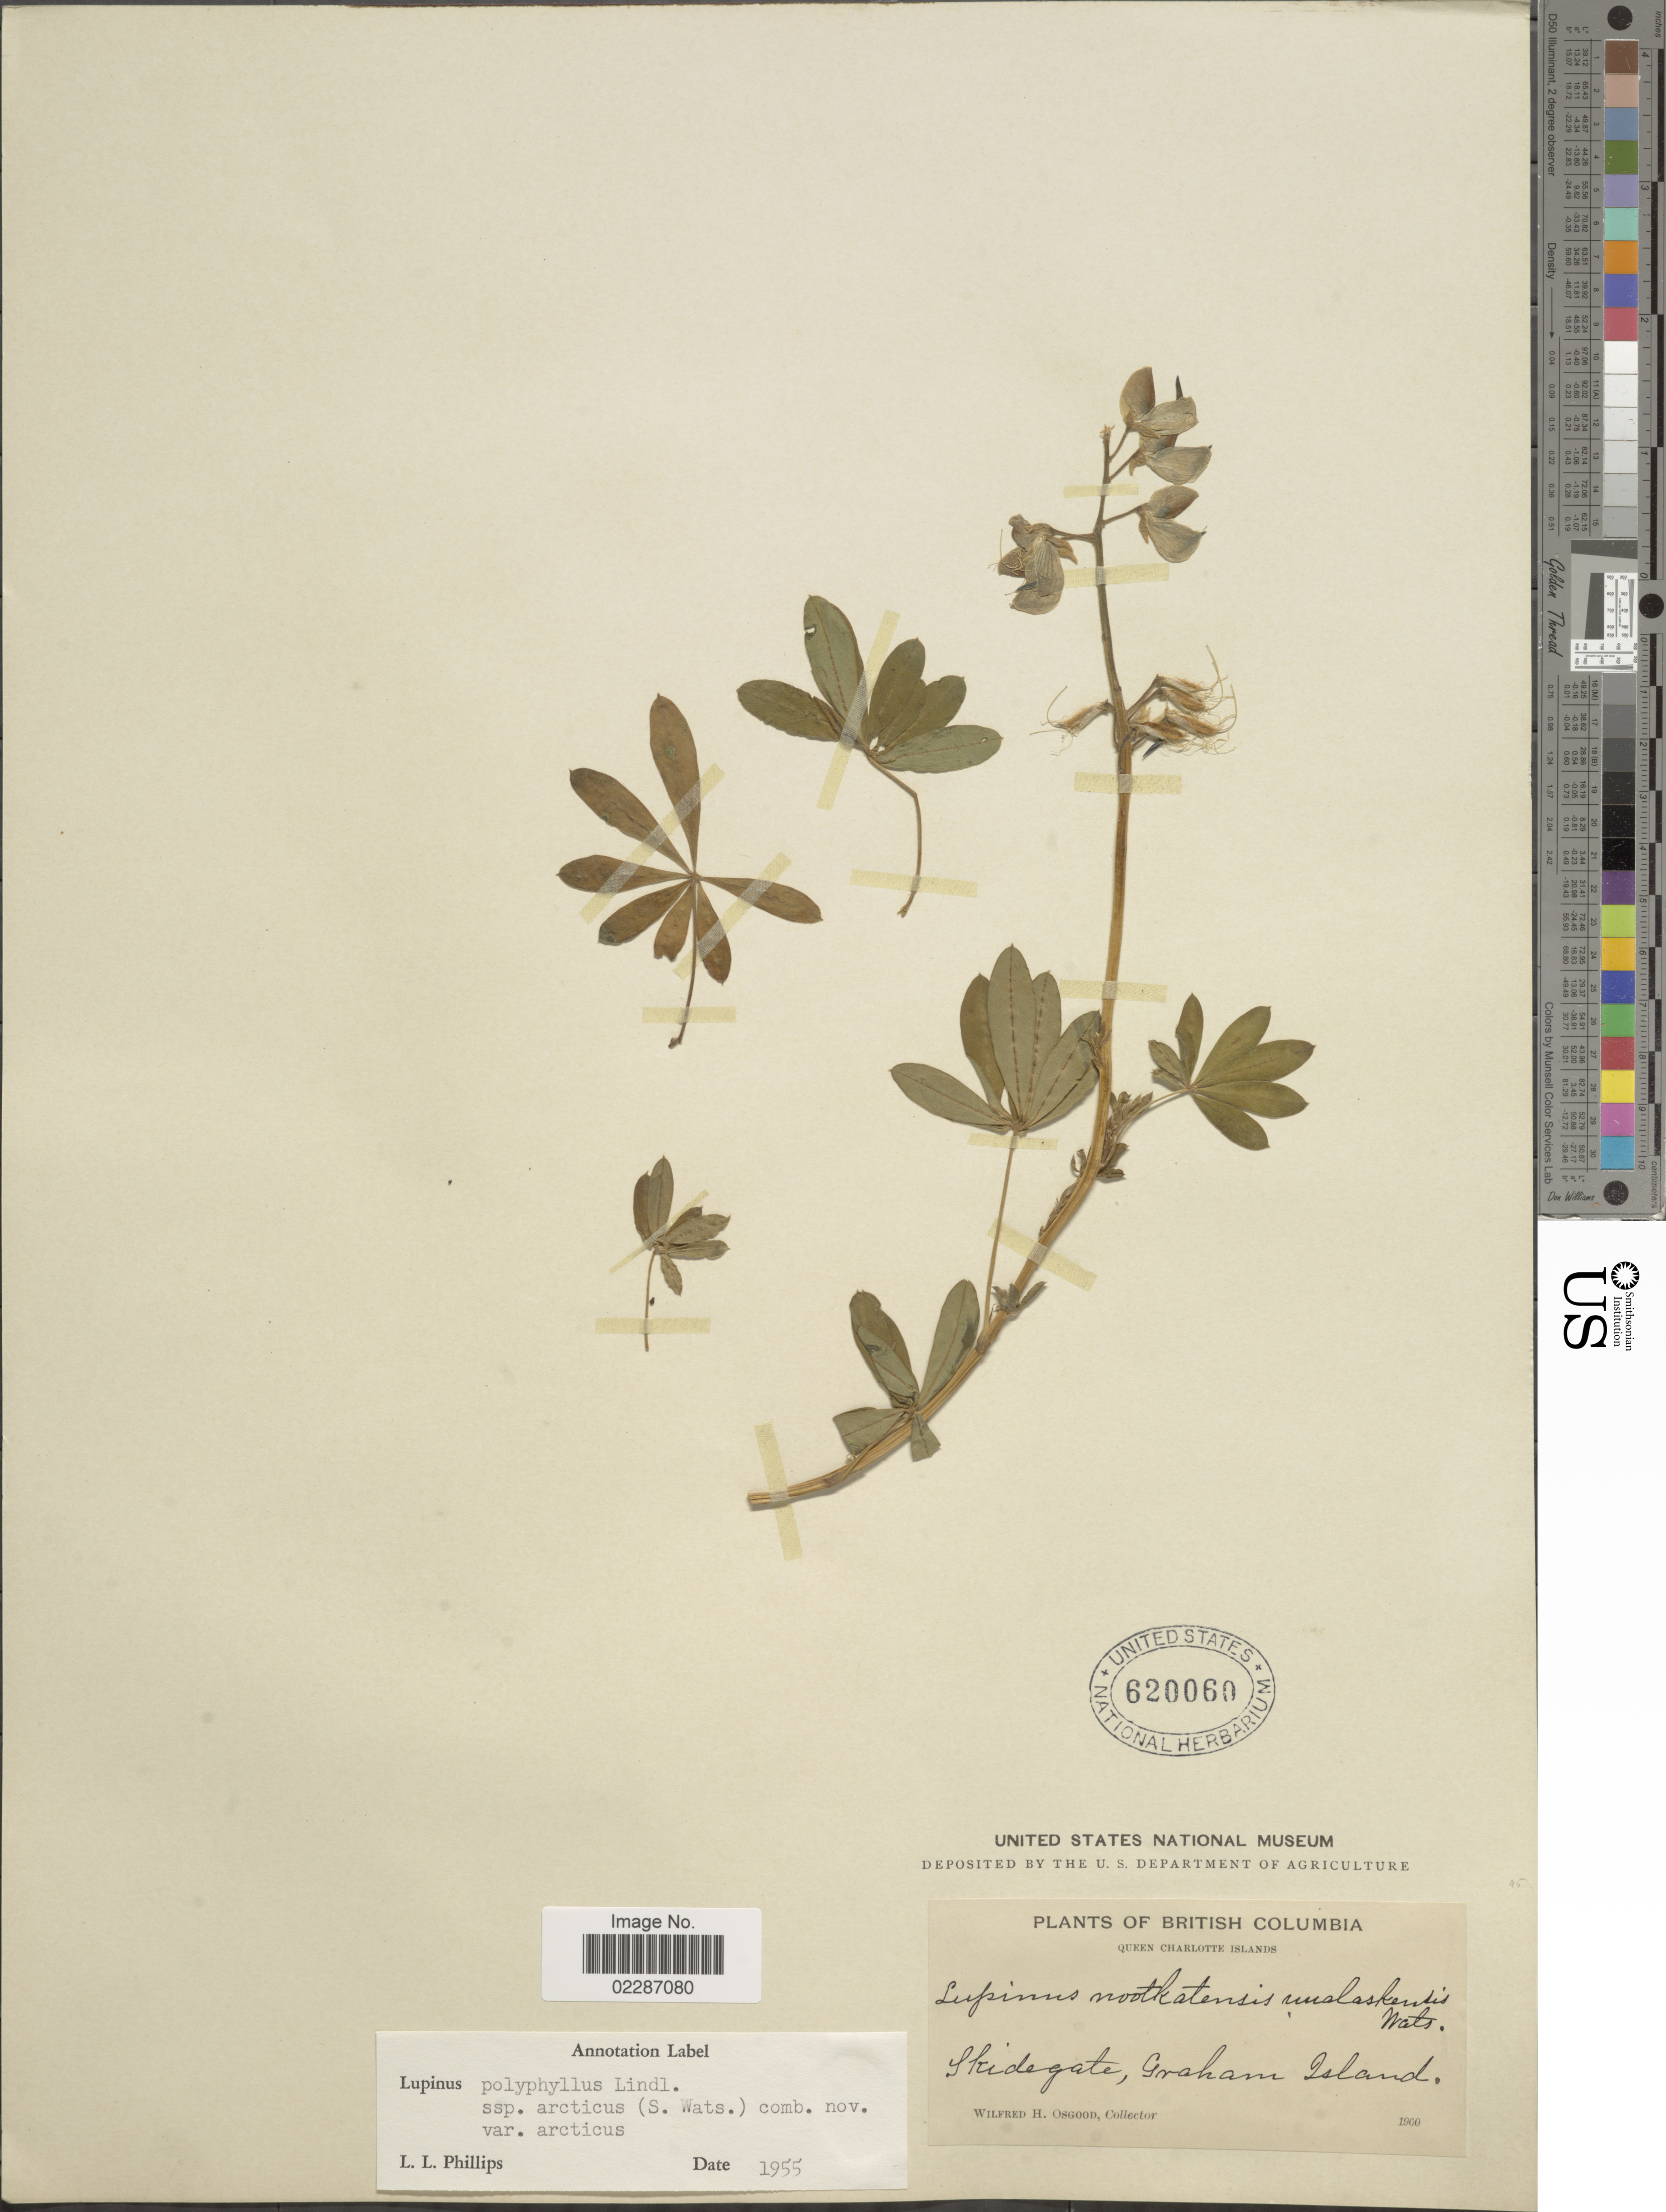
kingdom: Plantae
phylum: Tracheophyta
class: Magnoliopsida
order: Fabales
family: Fabaceae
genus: Lupinus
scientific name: Lupinus arcticus subsp. arcticus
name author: S. Watson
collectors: W. Osgood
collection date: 1900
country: Canada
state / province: British Columbia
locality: Queen Charlotte Islands, Skidegate, Graham Island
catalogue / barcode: US 620060